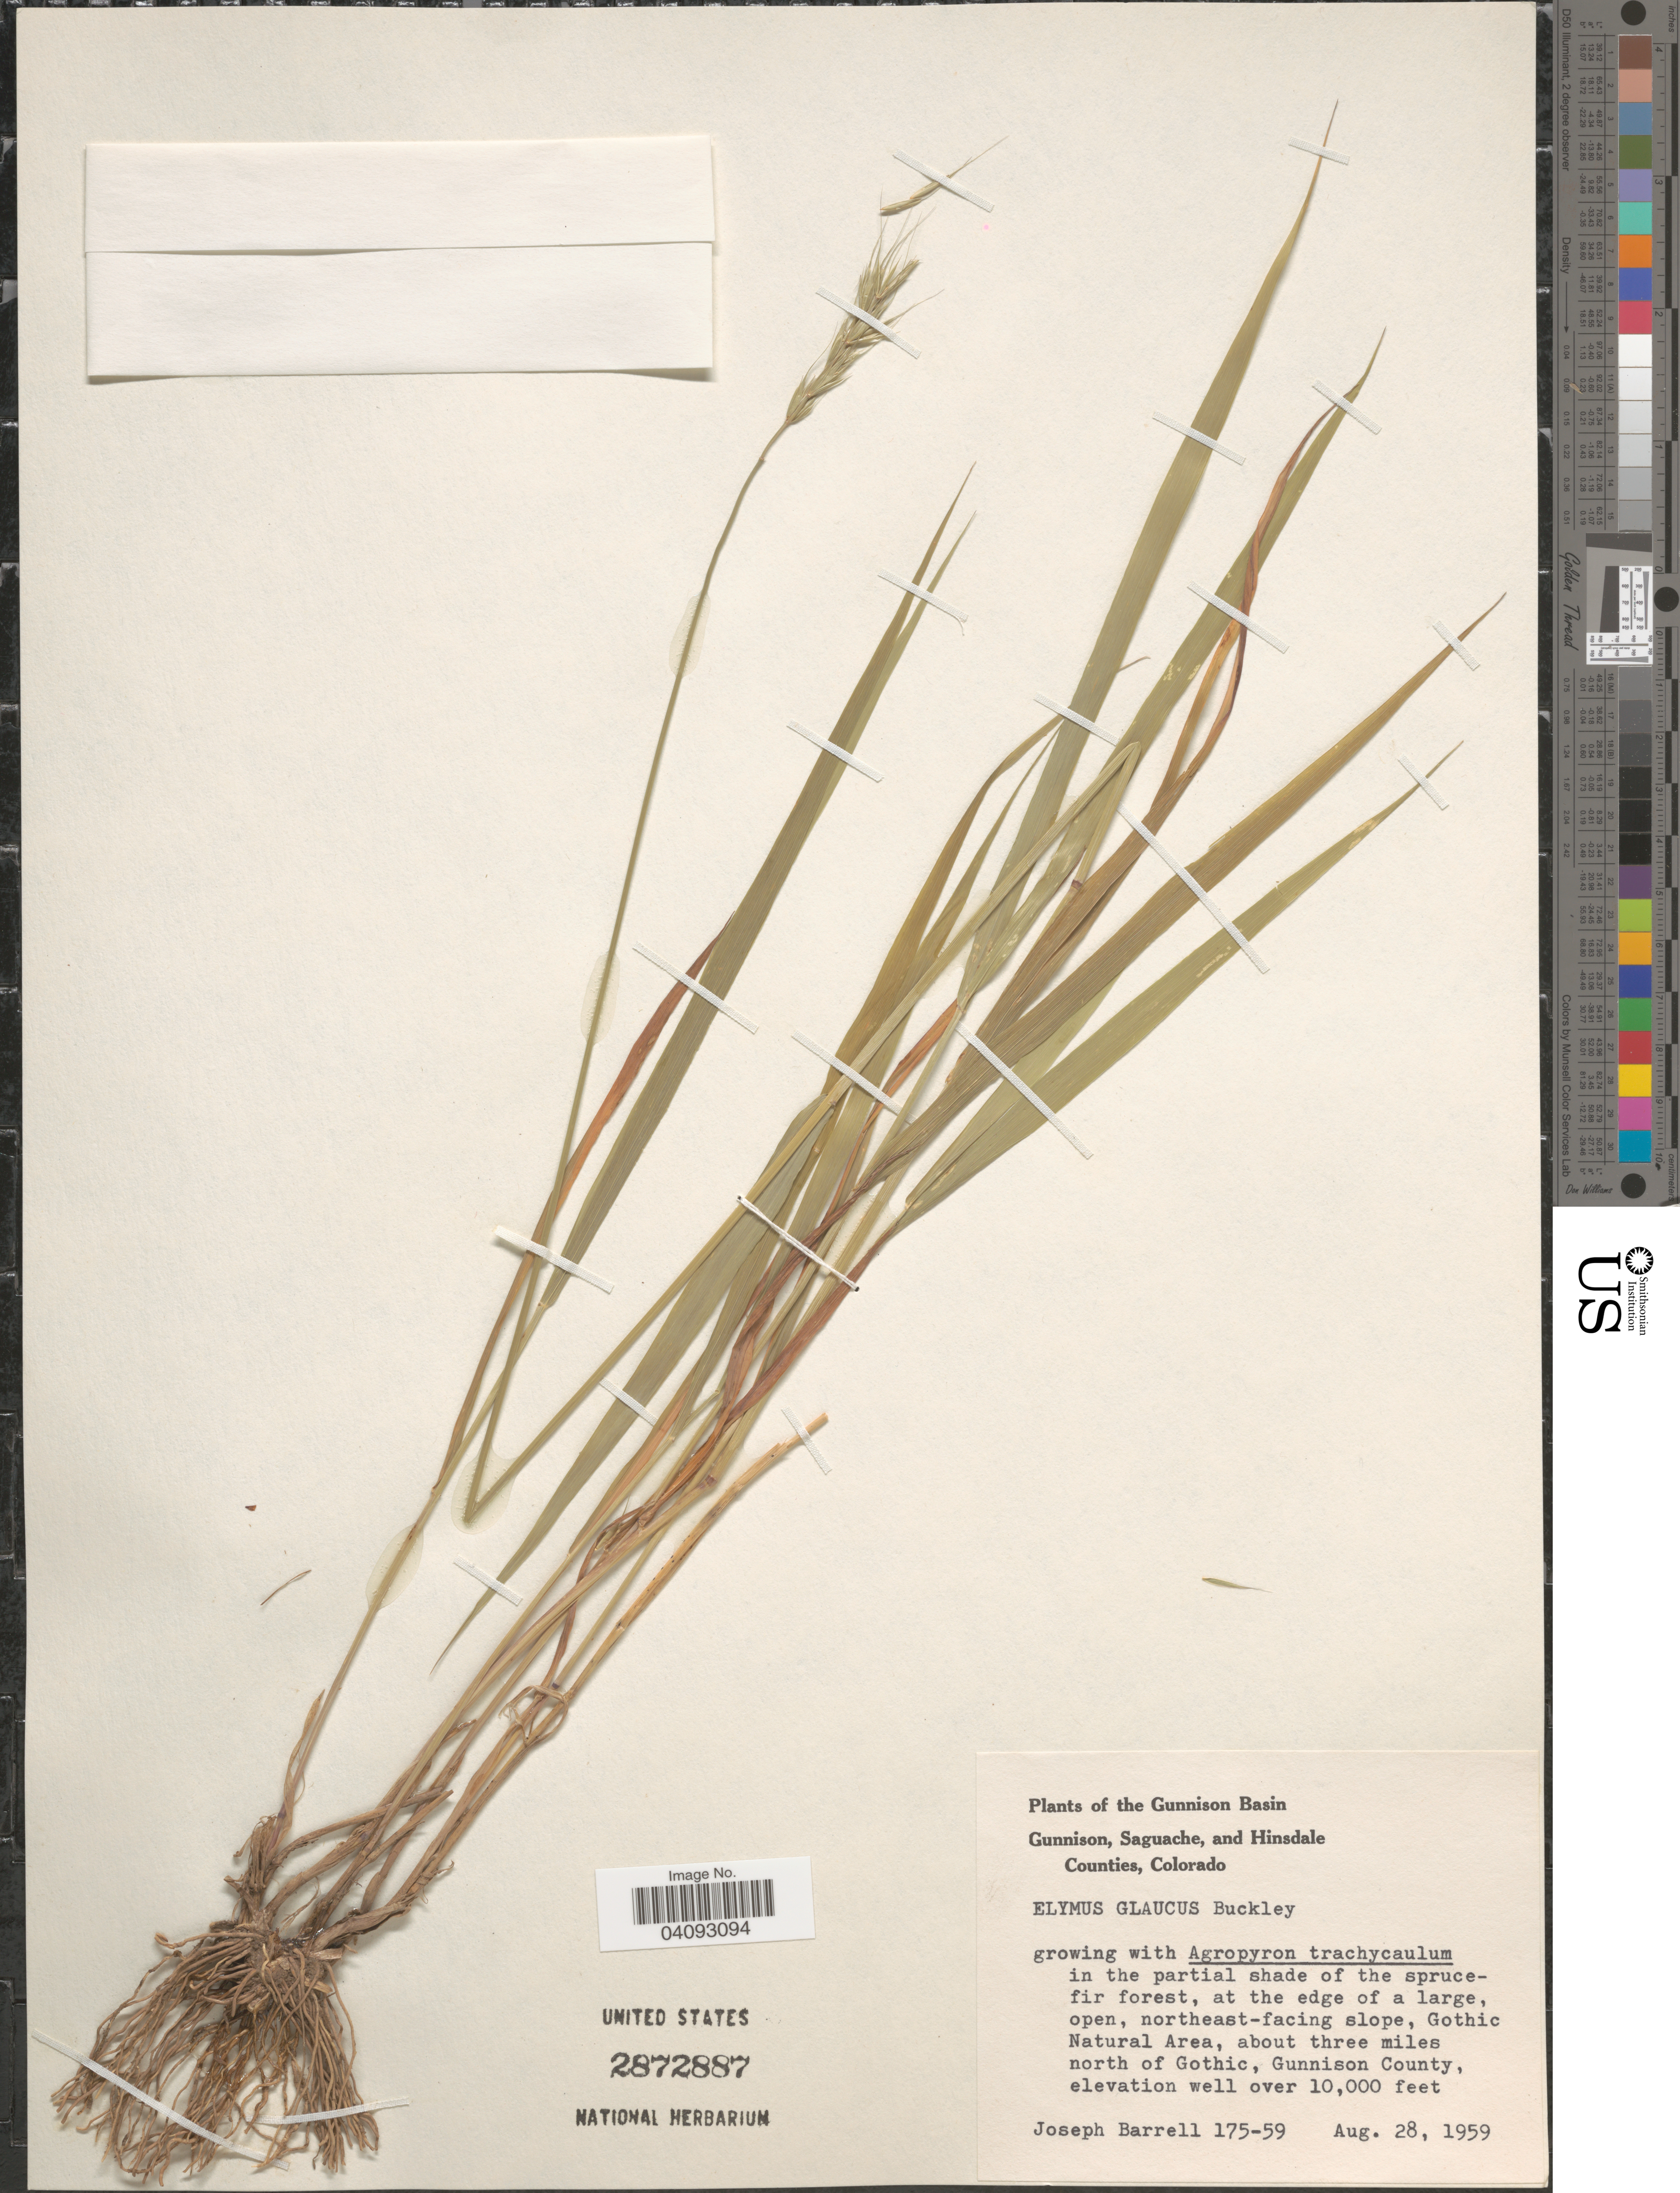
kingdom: Plantae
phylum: Tracheophyta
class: Liliopsida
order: Poales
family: Poaceae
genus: Elymus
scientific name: Elymus glaucus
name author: Buckley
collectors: J. Barrell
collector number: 175-59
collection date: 1959-08-28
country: United States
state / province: Colorado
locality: Gunnison Basin. In the partial shade of the sprucefir forest, at the edge of a large, open, northeast-facing slope, Gothic Natural Area, about three miles north of Gothic, Gunnison County.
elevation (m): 3048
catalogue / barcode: US 2872887